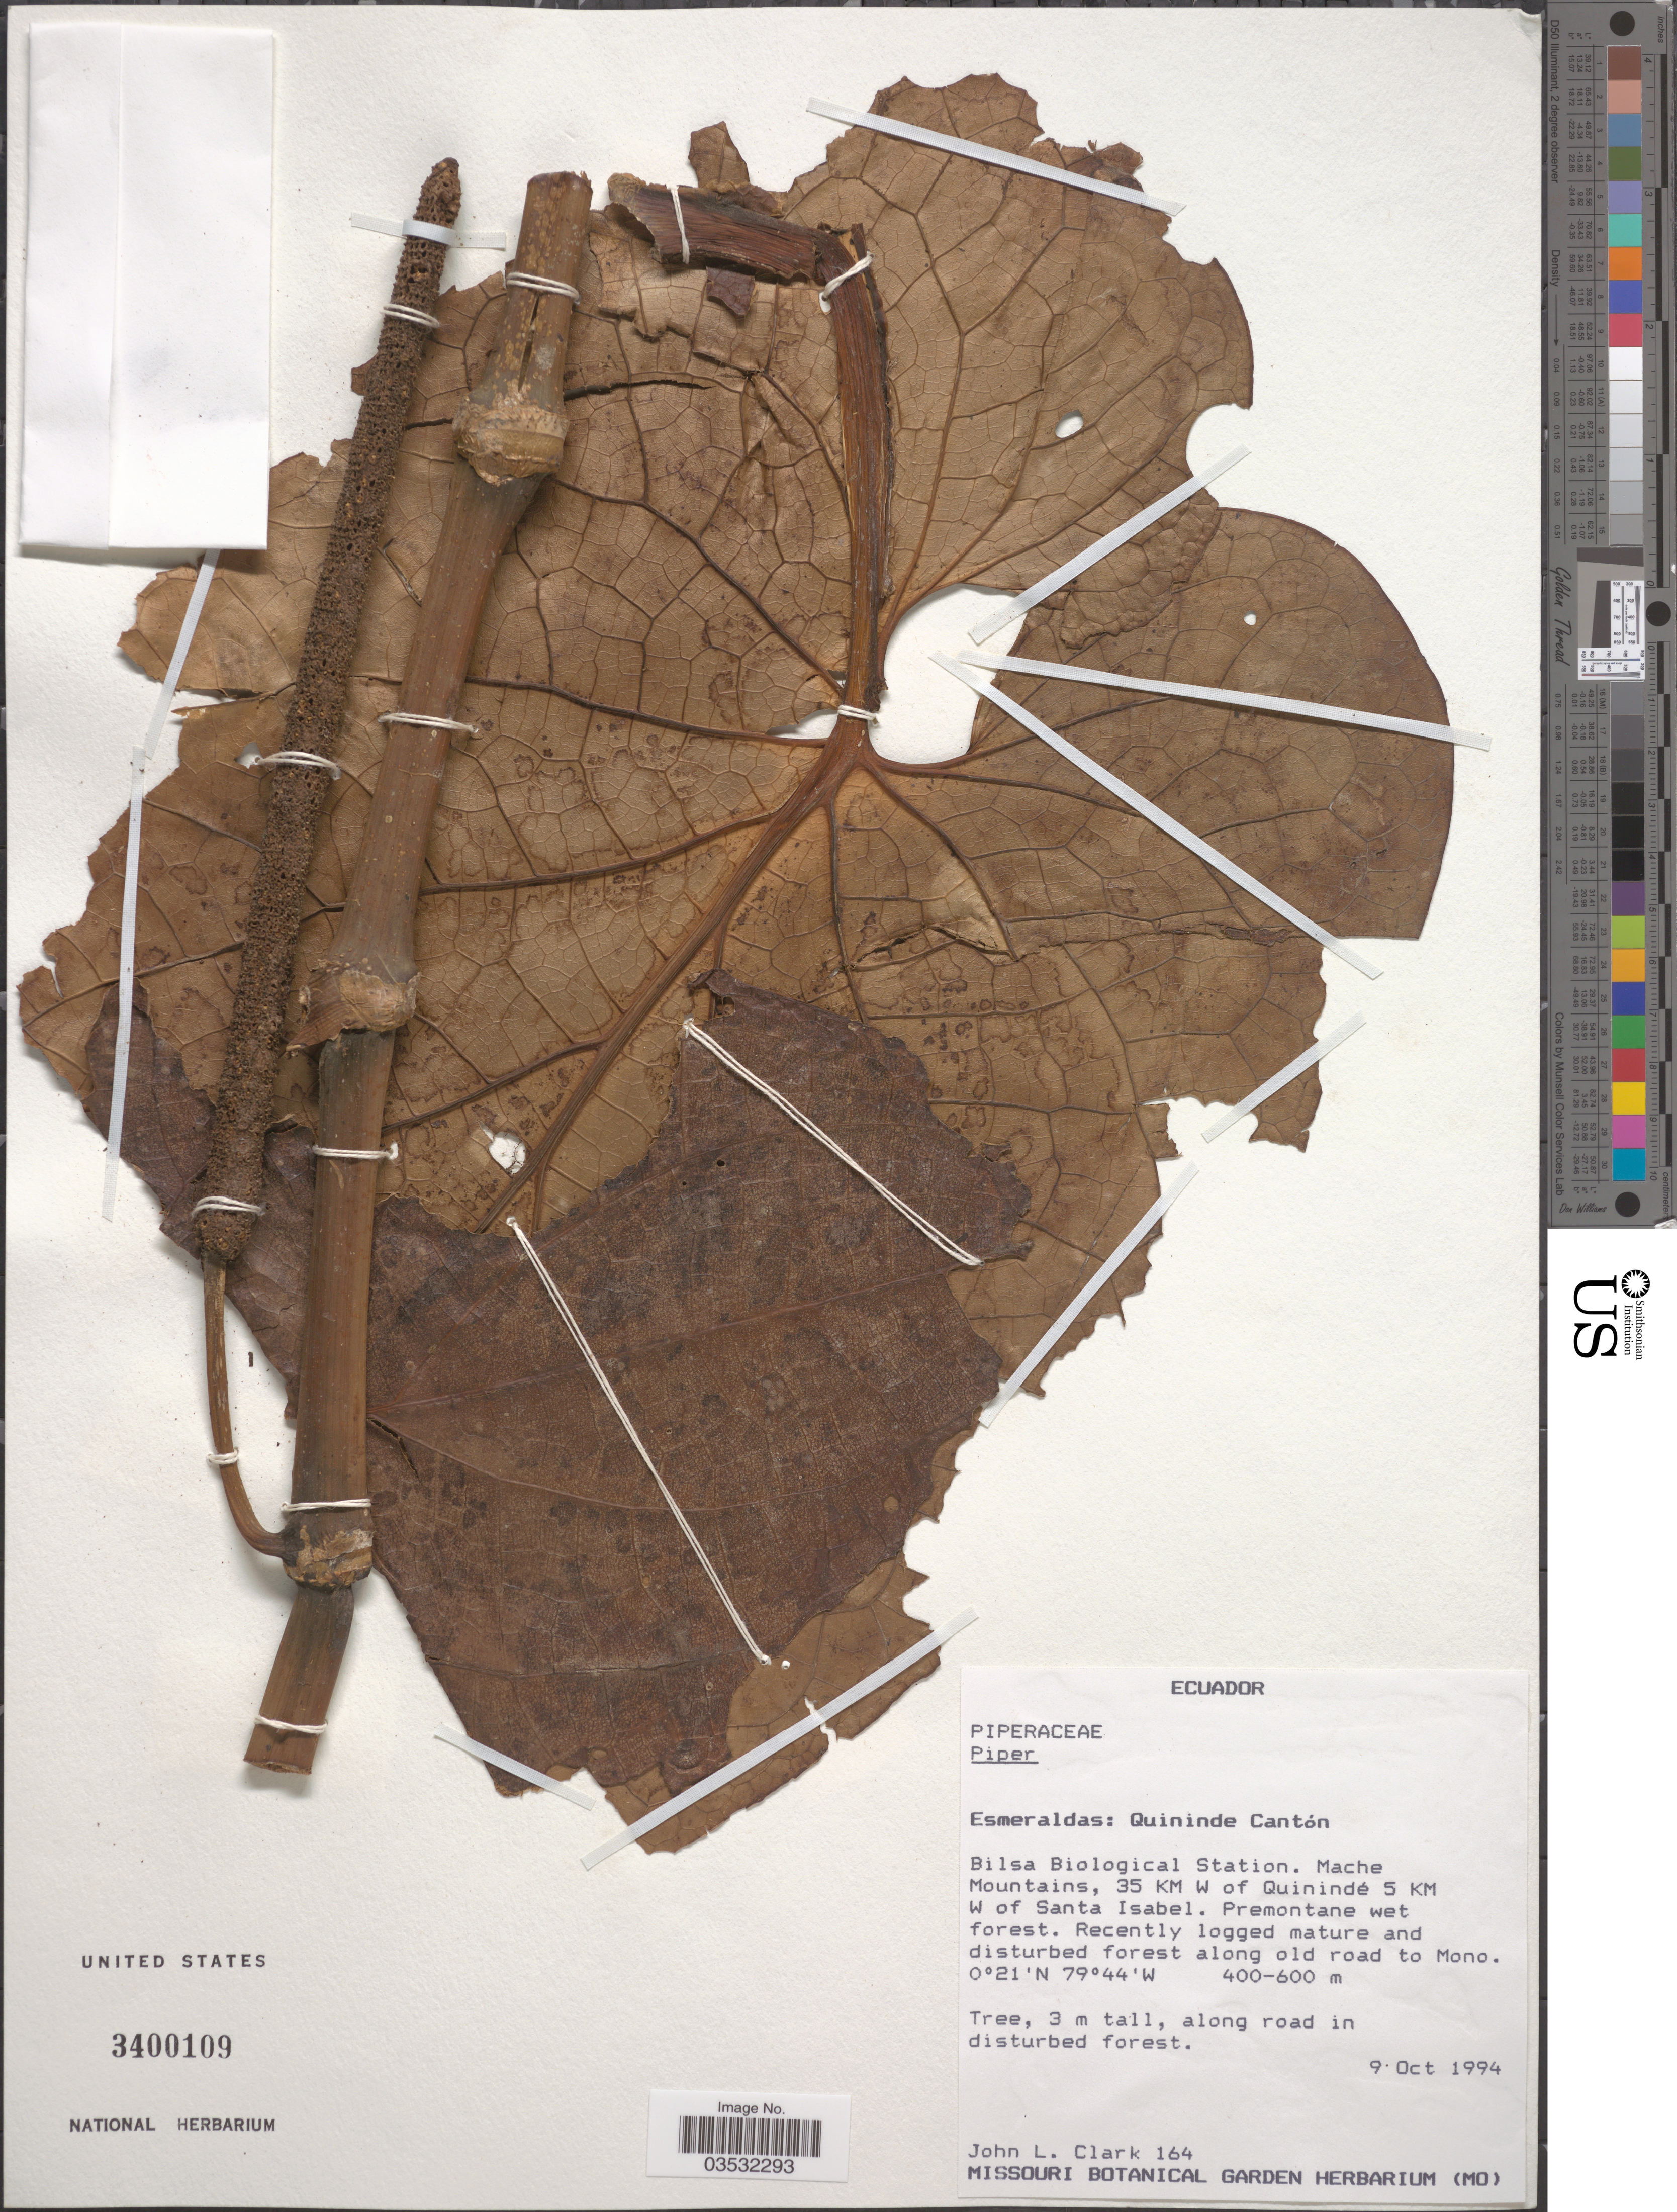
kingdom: Plantae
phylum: Tracheophyta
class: Magnoliopsida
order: Piperales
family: Piperaceae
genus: Piper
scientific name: Piper sp.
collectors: J. L. Clark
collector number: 164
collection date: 1994-10-09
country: Ecuador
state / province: Esmeraldas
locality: Quininde Cantón. Bilsa Biological Station. Mache Mountains, 35 KM W of Quinindé 5 KM W of Santa Isabel. Premontane wet forest. Along old road to Mono.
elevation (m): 400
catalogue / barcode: US 3400109